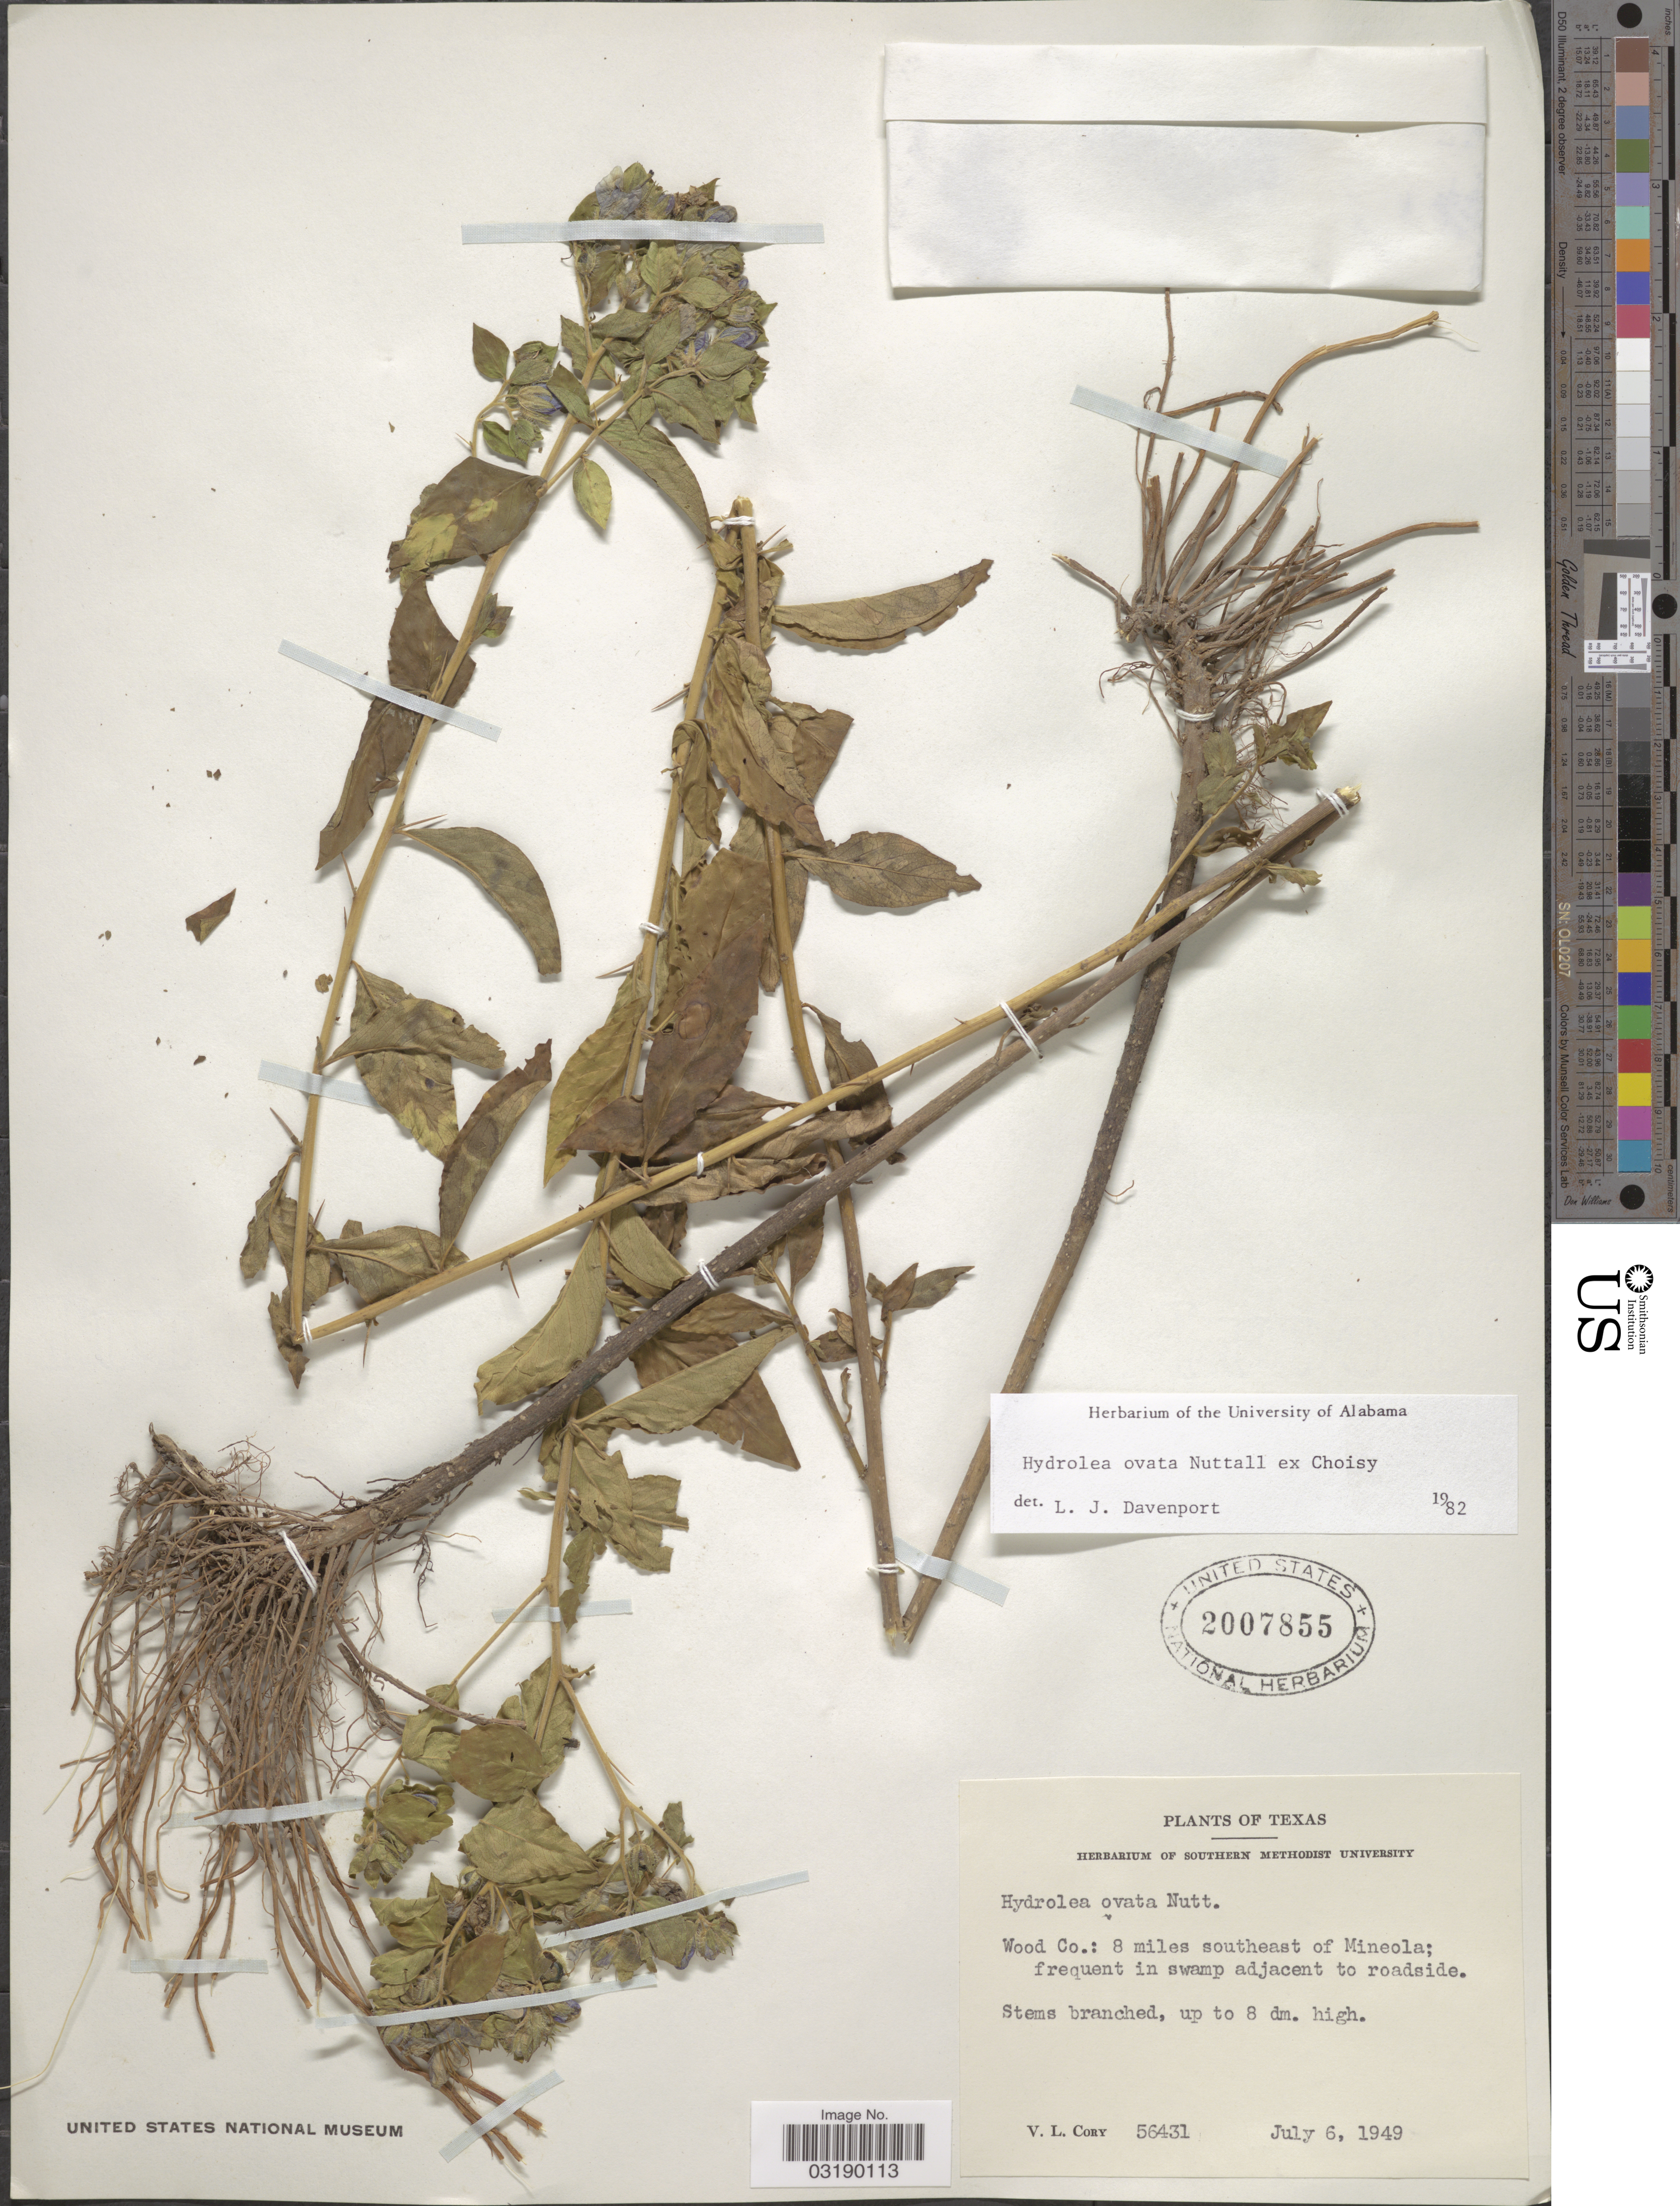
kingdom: Plantae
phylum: Tracheophyta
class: Magnoliopsida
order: Solanales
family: Hydroleaceae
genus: Hydrolea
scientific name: Hydrolea ovata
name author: Nutt. ex Choisy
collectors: V. Cory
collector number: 56431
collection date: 1949-07-06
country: United States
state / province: Texas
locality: Wood Co.: 8 miles southeast of Mineola.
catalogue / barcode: US 2007855